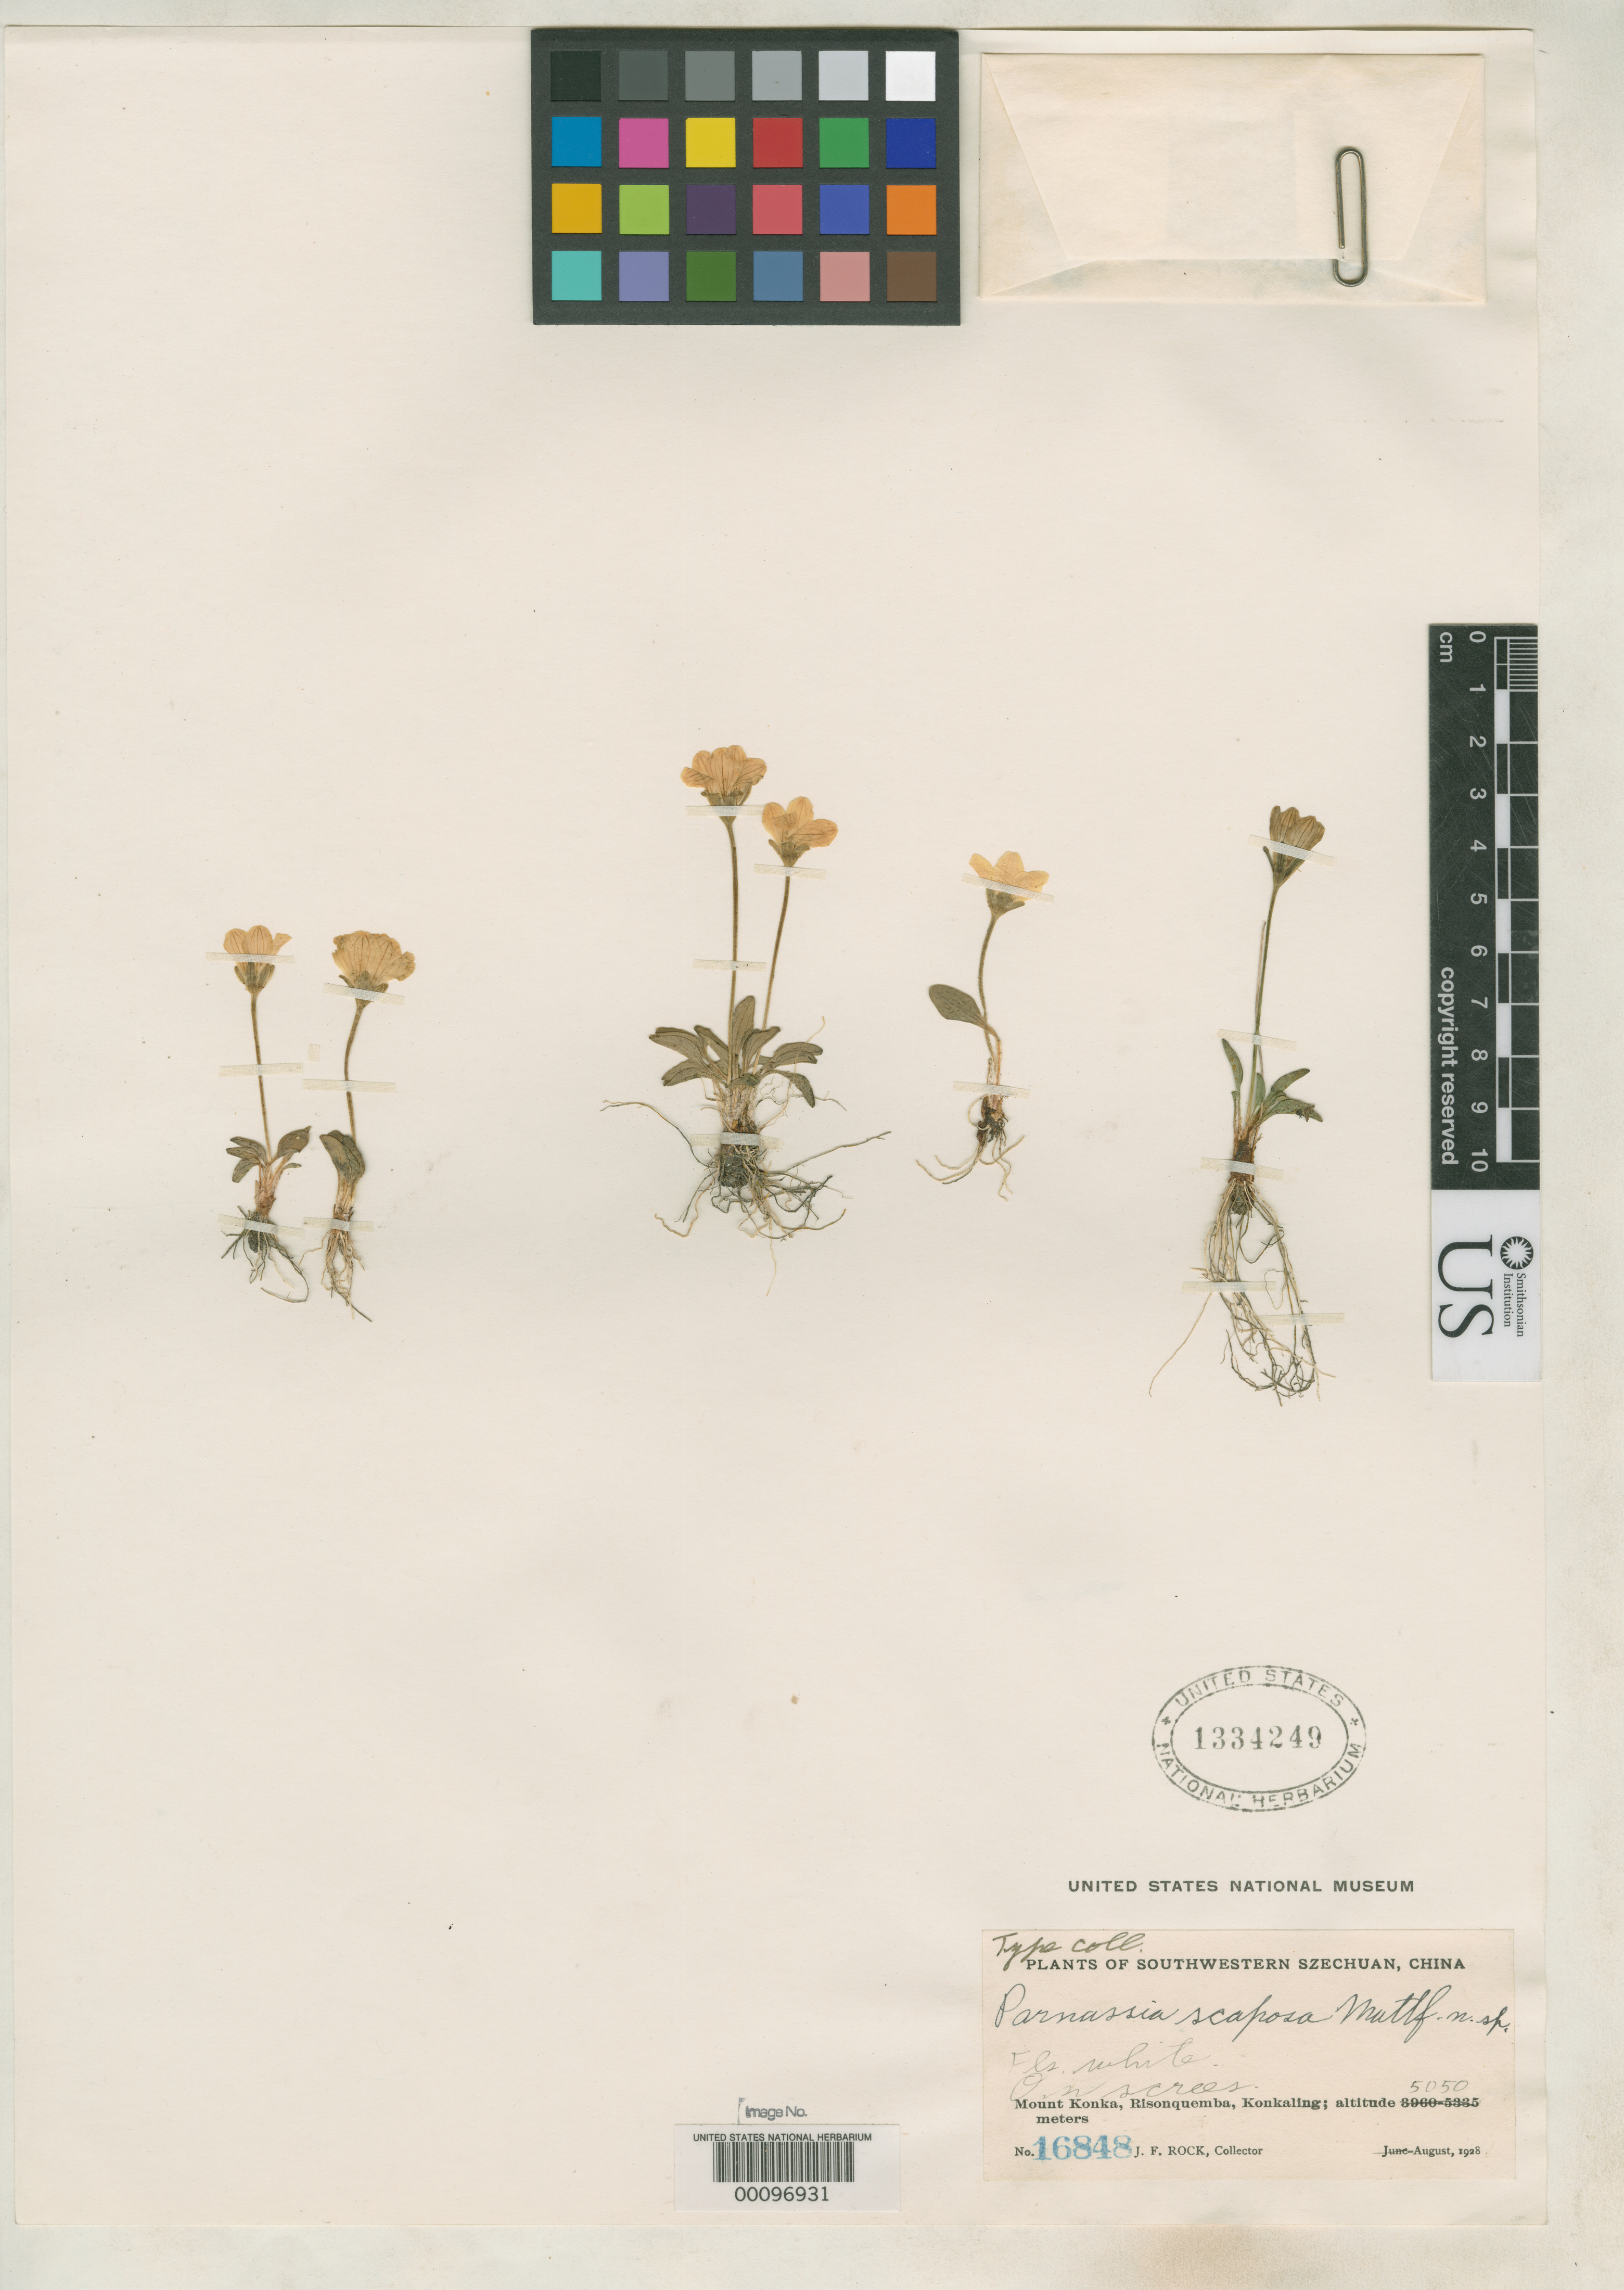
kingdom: Plantae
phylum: Tracheophyta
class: Magnoliopsida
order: Celastrales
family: Parnassiaceae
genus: Parnassia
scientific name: Parnassia scaposa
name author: Mattf.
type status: Isotype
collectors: J. F. Rock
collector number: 16848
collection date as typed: Jun 1928 to -- Aug 1928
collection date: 1928-06/1928-08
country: China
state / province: Sichuan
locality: Konkaling, Risonquemba, Mt. Konka.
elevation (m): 5050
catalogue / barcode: US 1334249